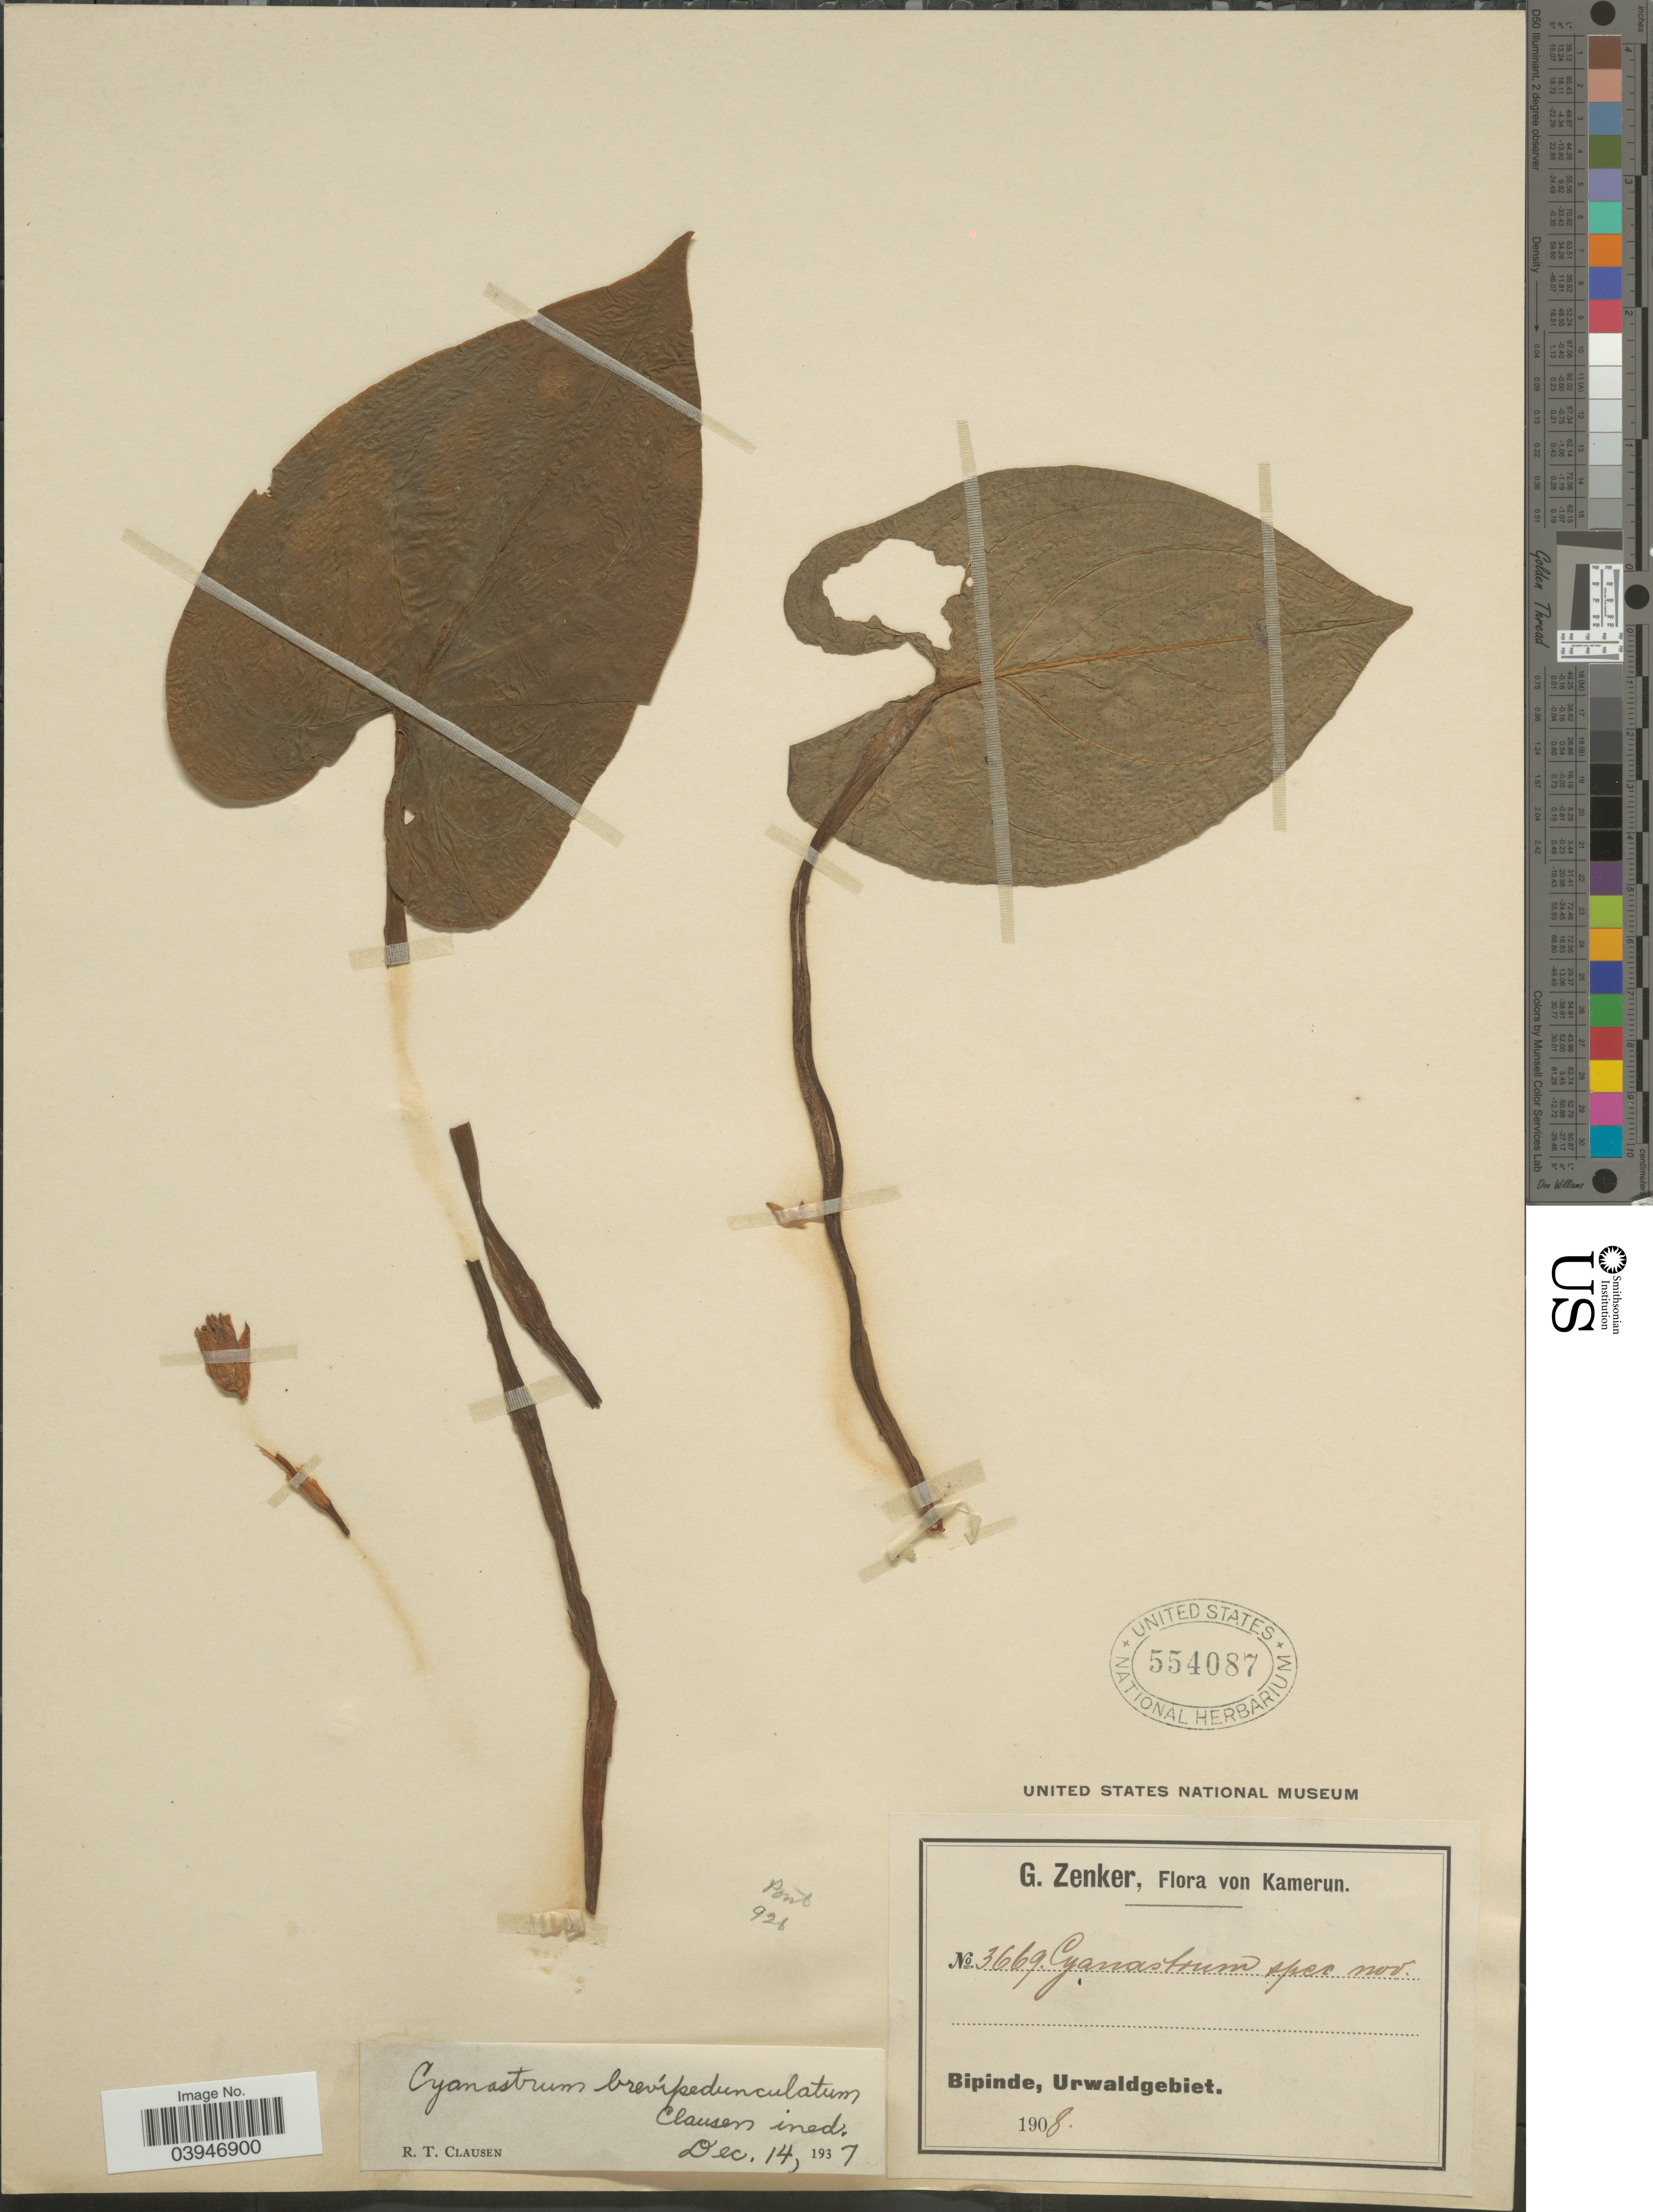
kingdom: Plantae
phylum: Tracheophyta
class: Liliopsida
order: Asparagales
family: Tecophilaeaceae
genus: Cyanastrum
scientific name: Cyanastrum brevipedunculatum Clausen, ined.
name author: Clausen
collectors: G. A. Zenker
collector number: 3669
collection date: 1908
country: Cameroon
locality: Kamerun. Bipinde, Urwaldgebiet.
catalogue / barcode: US 554087